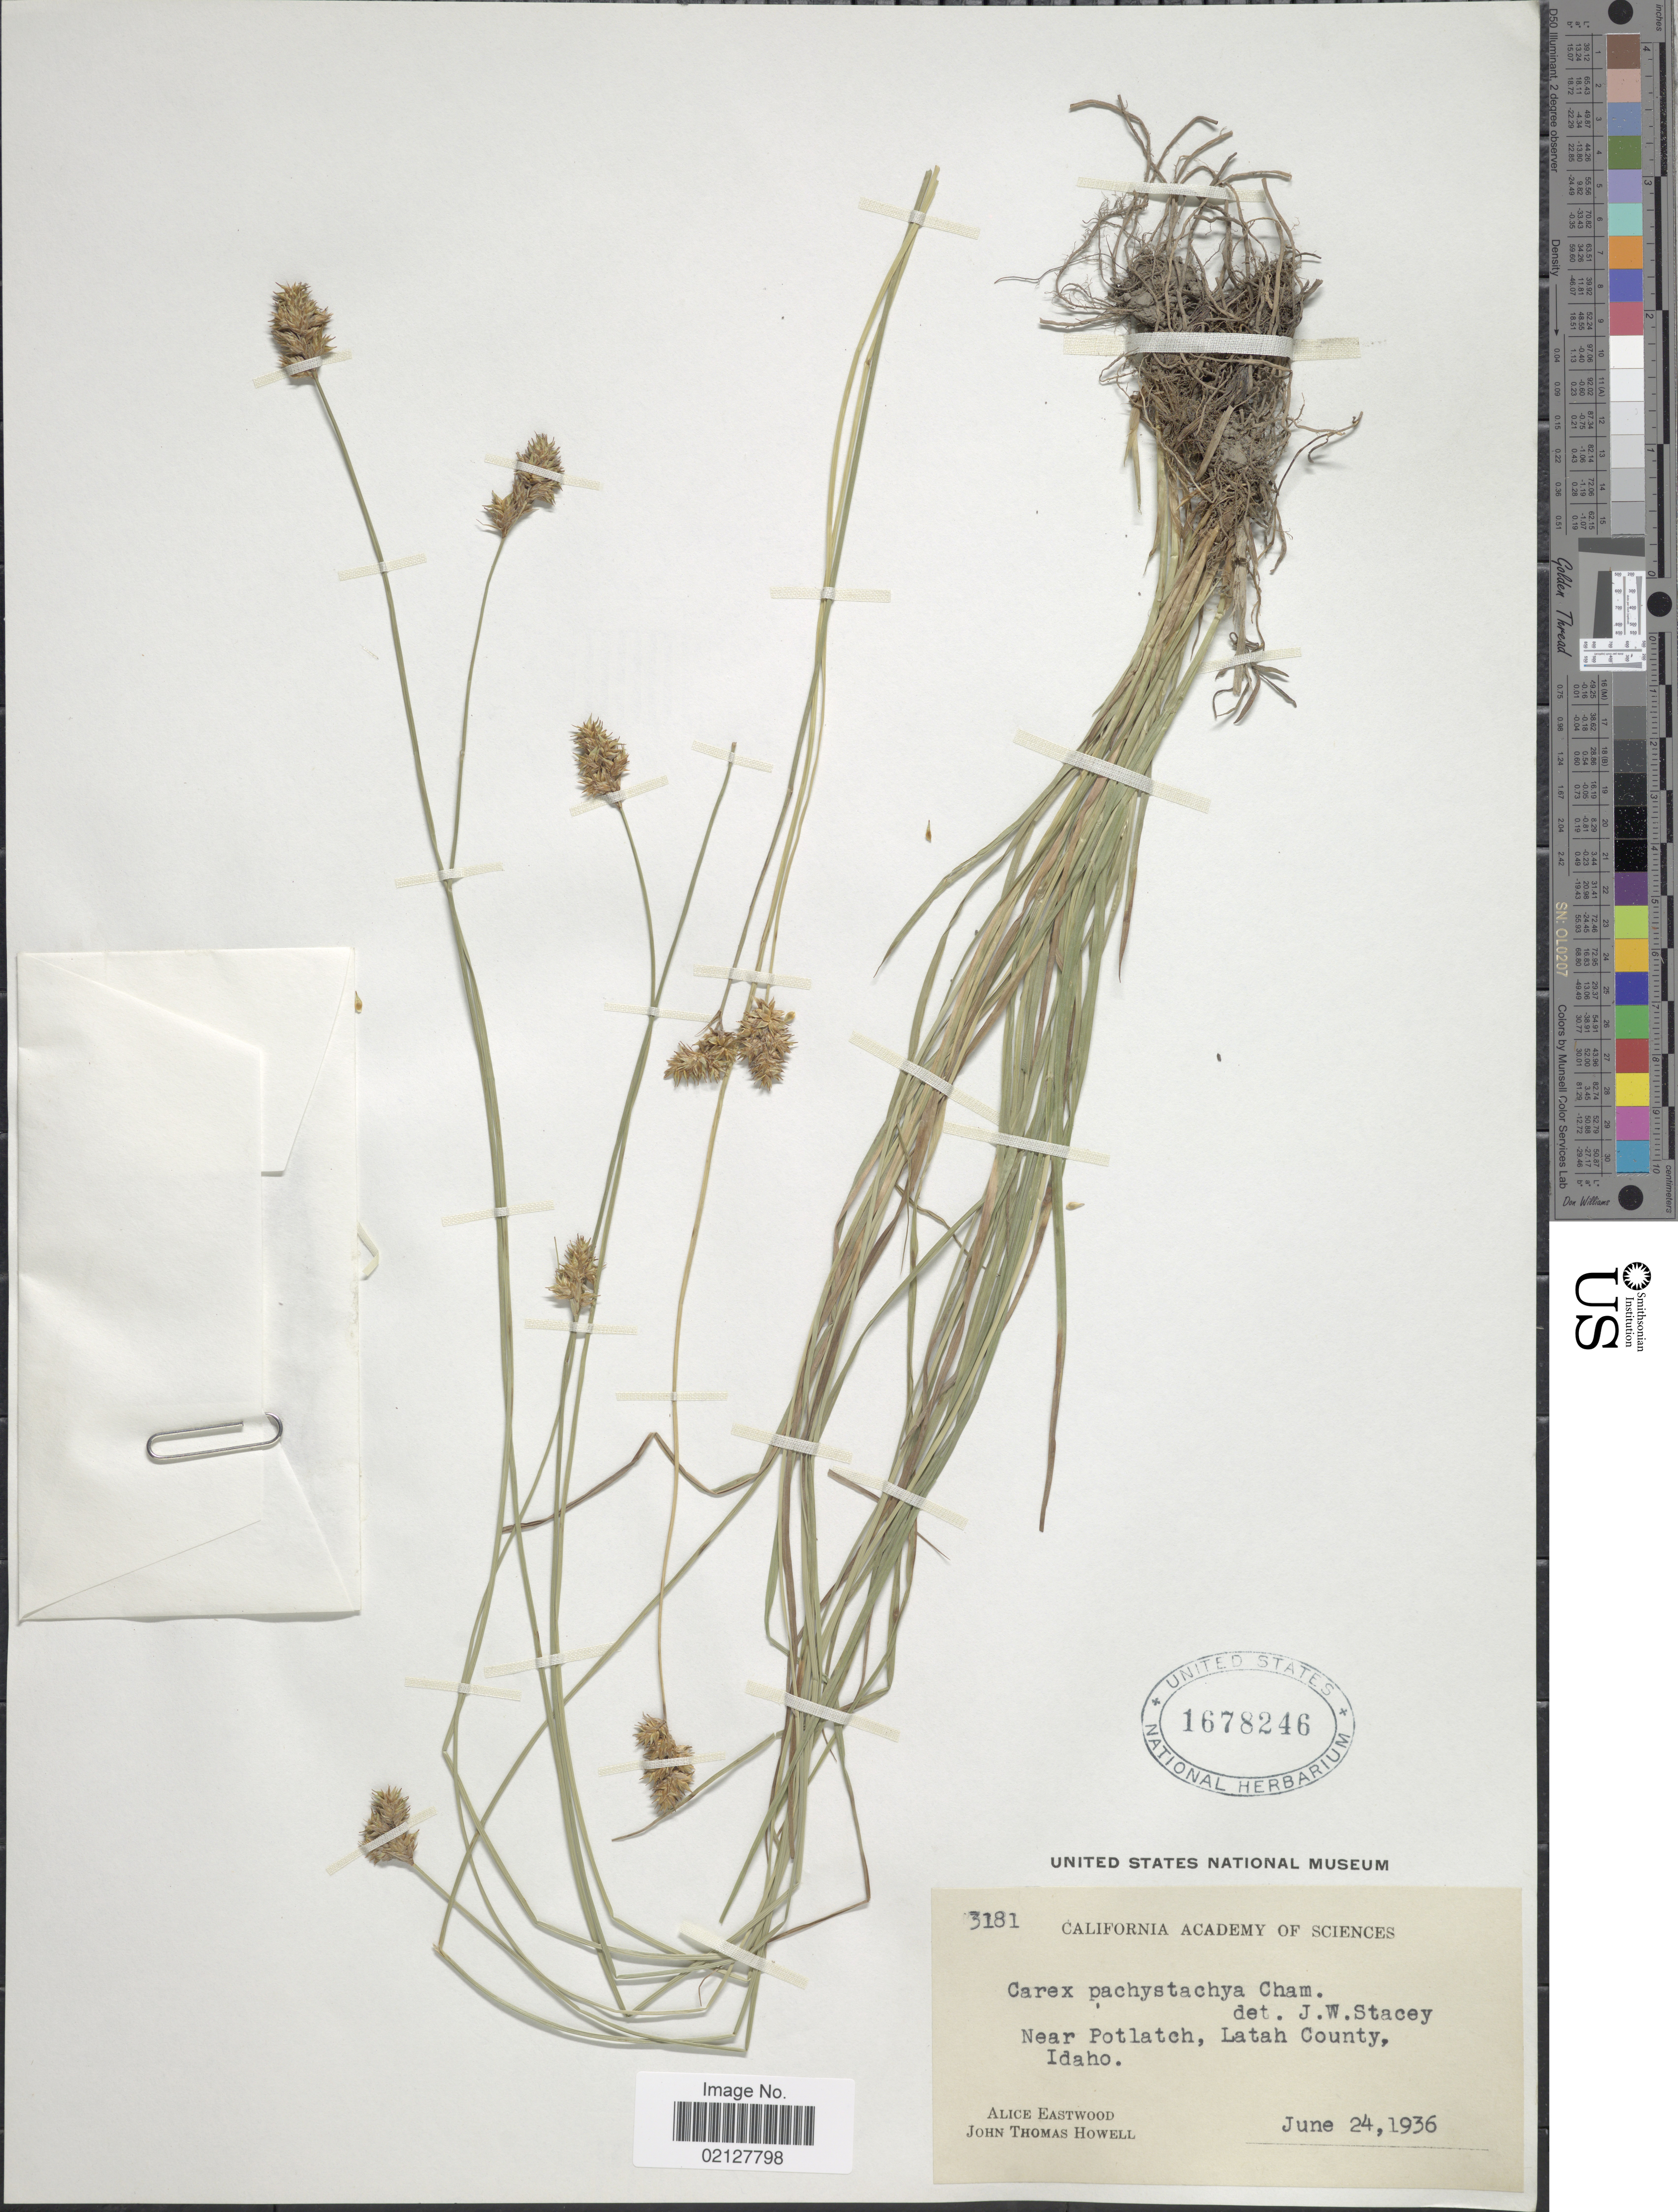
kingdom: Plantae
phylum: Tracheophyta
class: Liliopsida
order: Poales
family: Cyperaceae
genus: Carex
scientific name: Carex pachystachya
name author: Cham. ex Steud.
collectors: A. Eastwood & J. T. Howell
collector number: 3181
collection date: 1936-06-24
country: United States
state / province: Idaho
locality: Near Potlatch, Latah County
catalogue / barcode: US 1678246